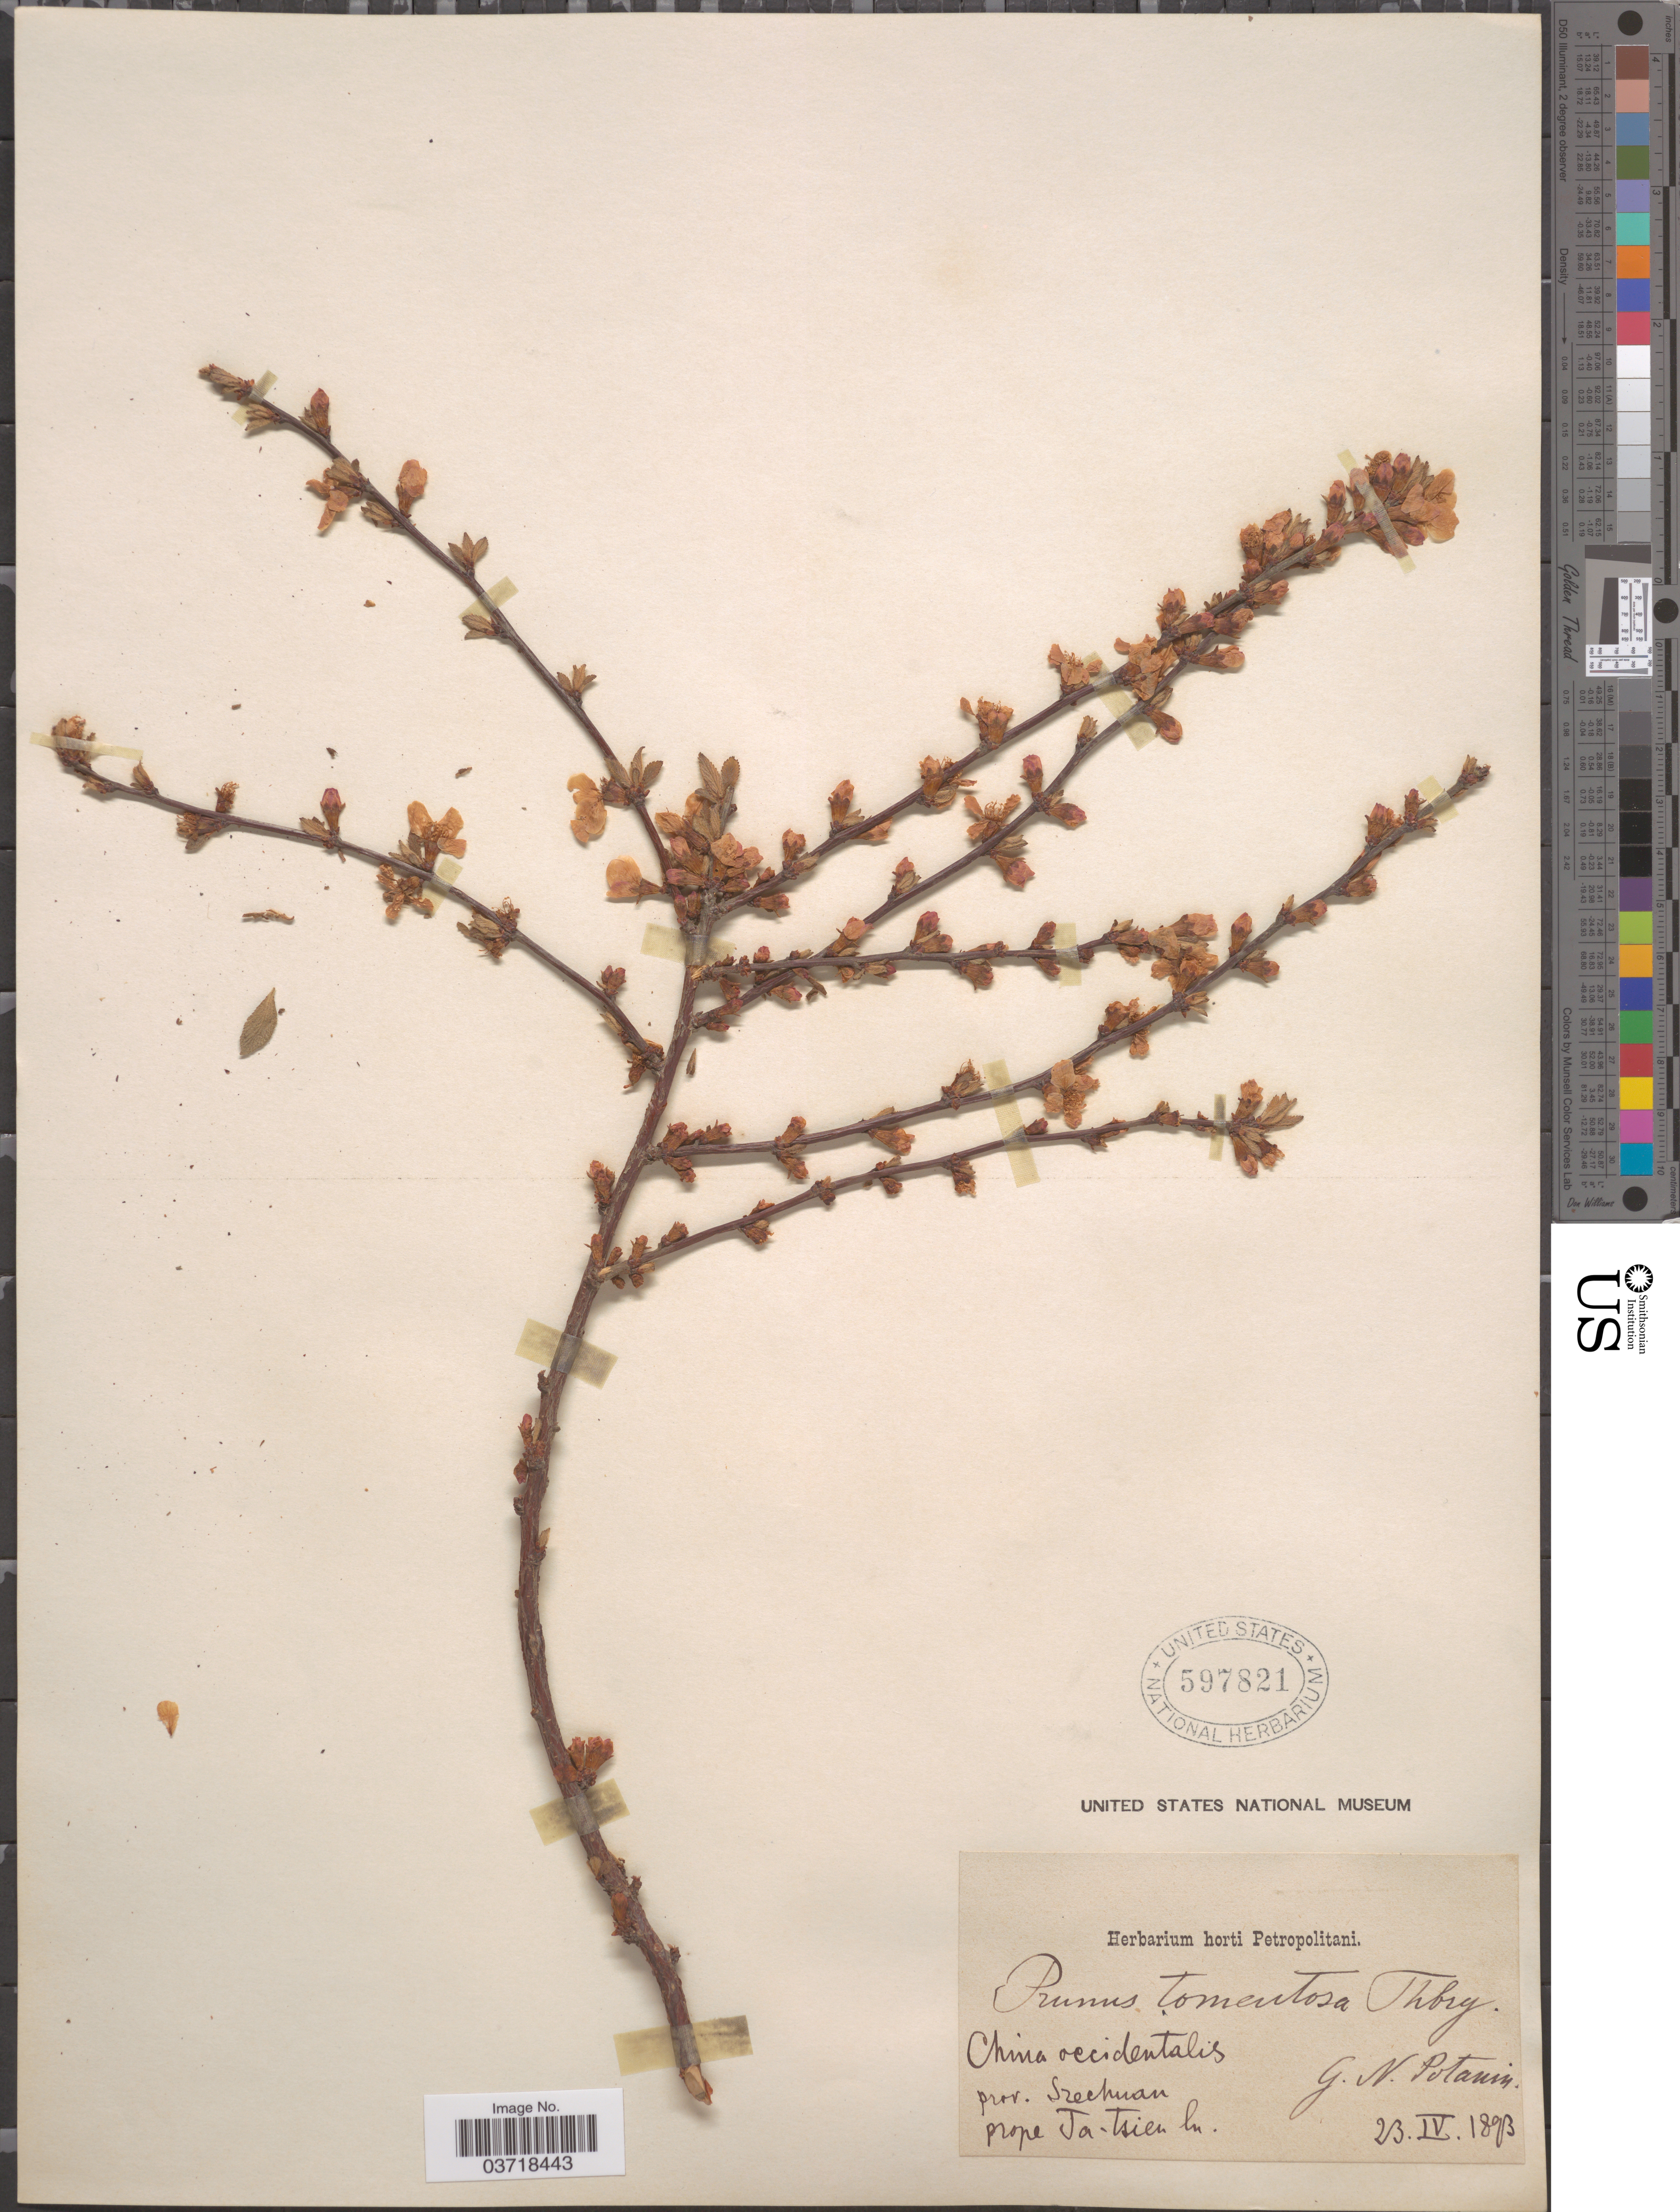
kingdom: Plantae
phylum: Tracheophyta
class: Magnoliopsida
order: Rosales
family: Rosaceae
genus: Prunus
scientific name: Prunus tomentosa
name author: Thunb.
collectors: G. Potanin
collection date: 1893-04-23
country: China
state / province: Sichuan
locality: China occidentalis. Prov. Szechuan. Prope Ta-Tsien lu.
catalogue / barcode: US 597821